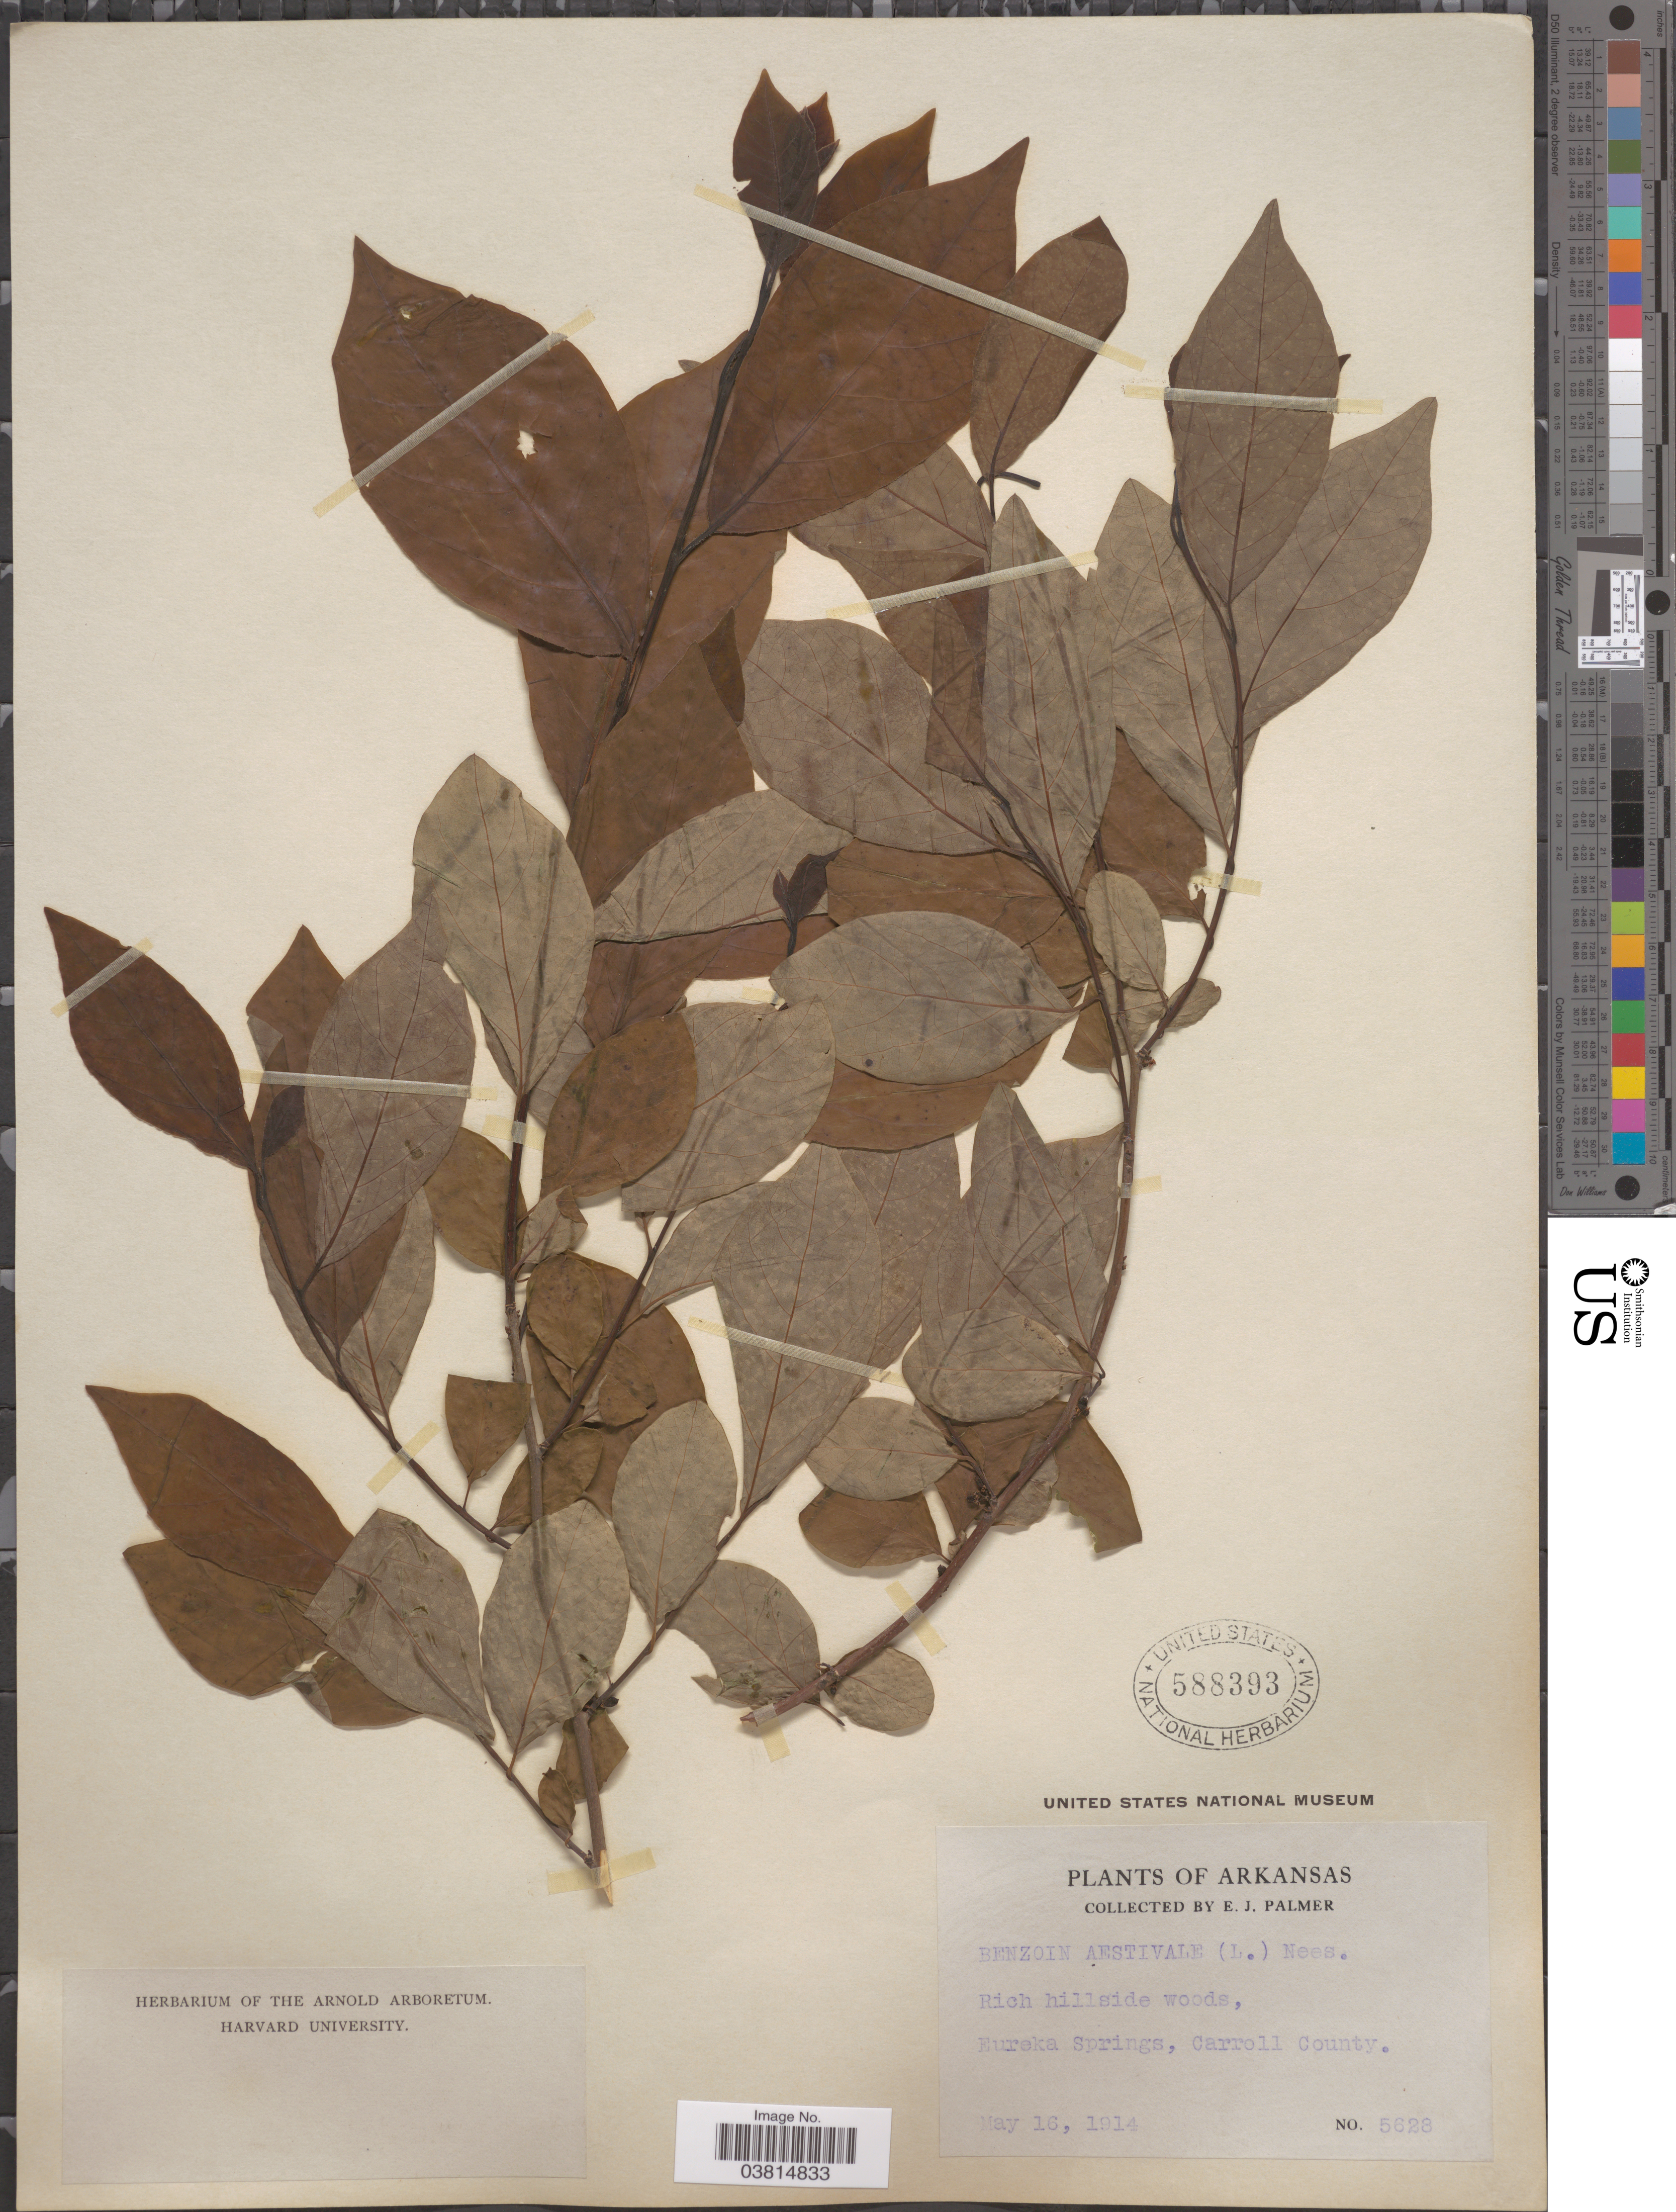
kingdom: Plantae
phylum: Tracheophyta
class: Magnoliopsida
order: Laurales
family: Lauraceae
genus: Lindera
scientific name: Lindera benzoin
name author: (L.) Blume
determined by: Strong, Mark T., (BOT), Smithsonian Institution - National Museum of Natural History (UNITED STATES)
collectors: E. J. Palmer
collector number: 5628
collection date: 1914-05-16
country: United States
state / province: Arkansas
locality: Eureka Springs, Carroll County.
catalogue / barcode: US 588393